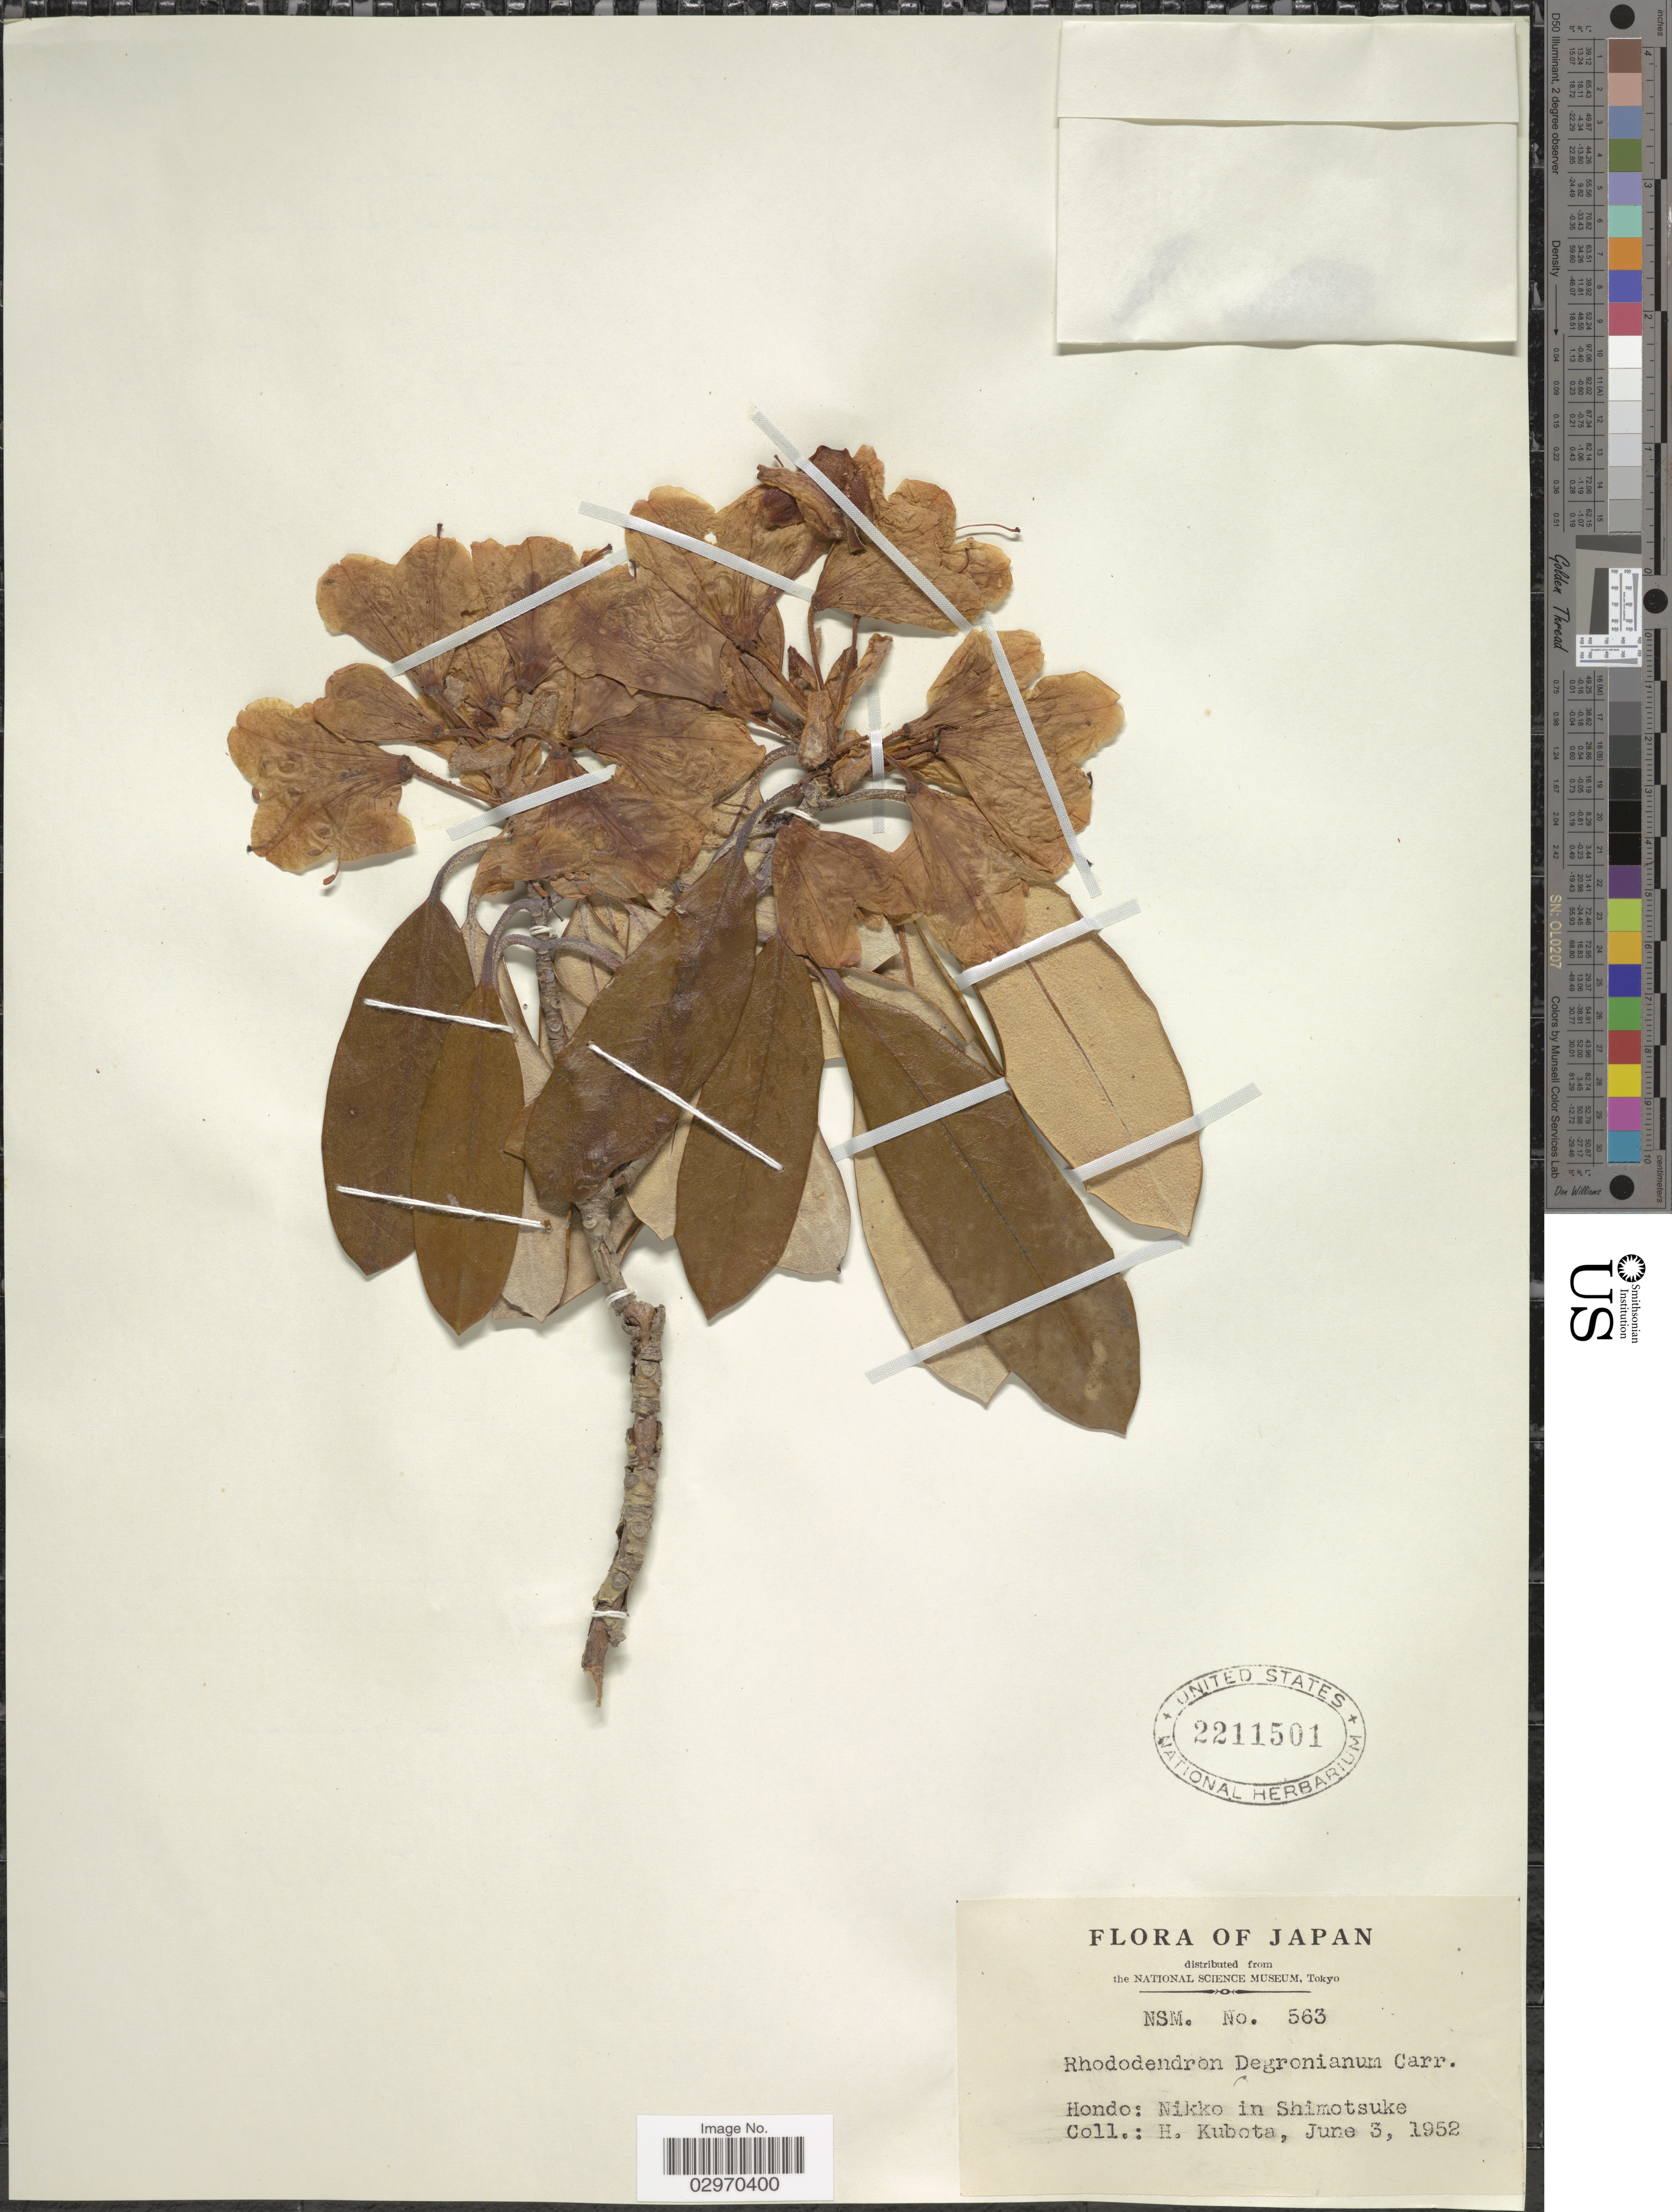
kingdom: Plantae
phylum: Tracheophyta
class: Magnoliopsida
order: Ericales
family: Ericaceae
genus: Rhododendron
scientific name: Rhododendron degronianum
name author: Carrière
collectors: H. Kubota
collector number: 563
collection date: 1952-06-03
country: Japan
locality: Hondo: Nikko in Shimotsuke.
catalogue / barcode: US 2211501